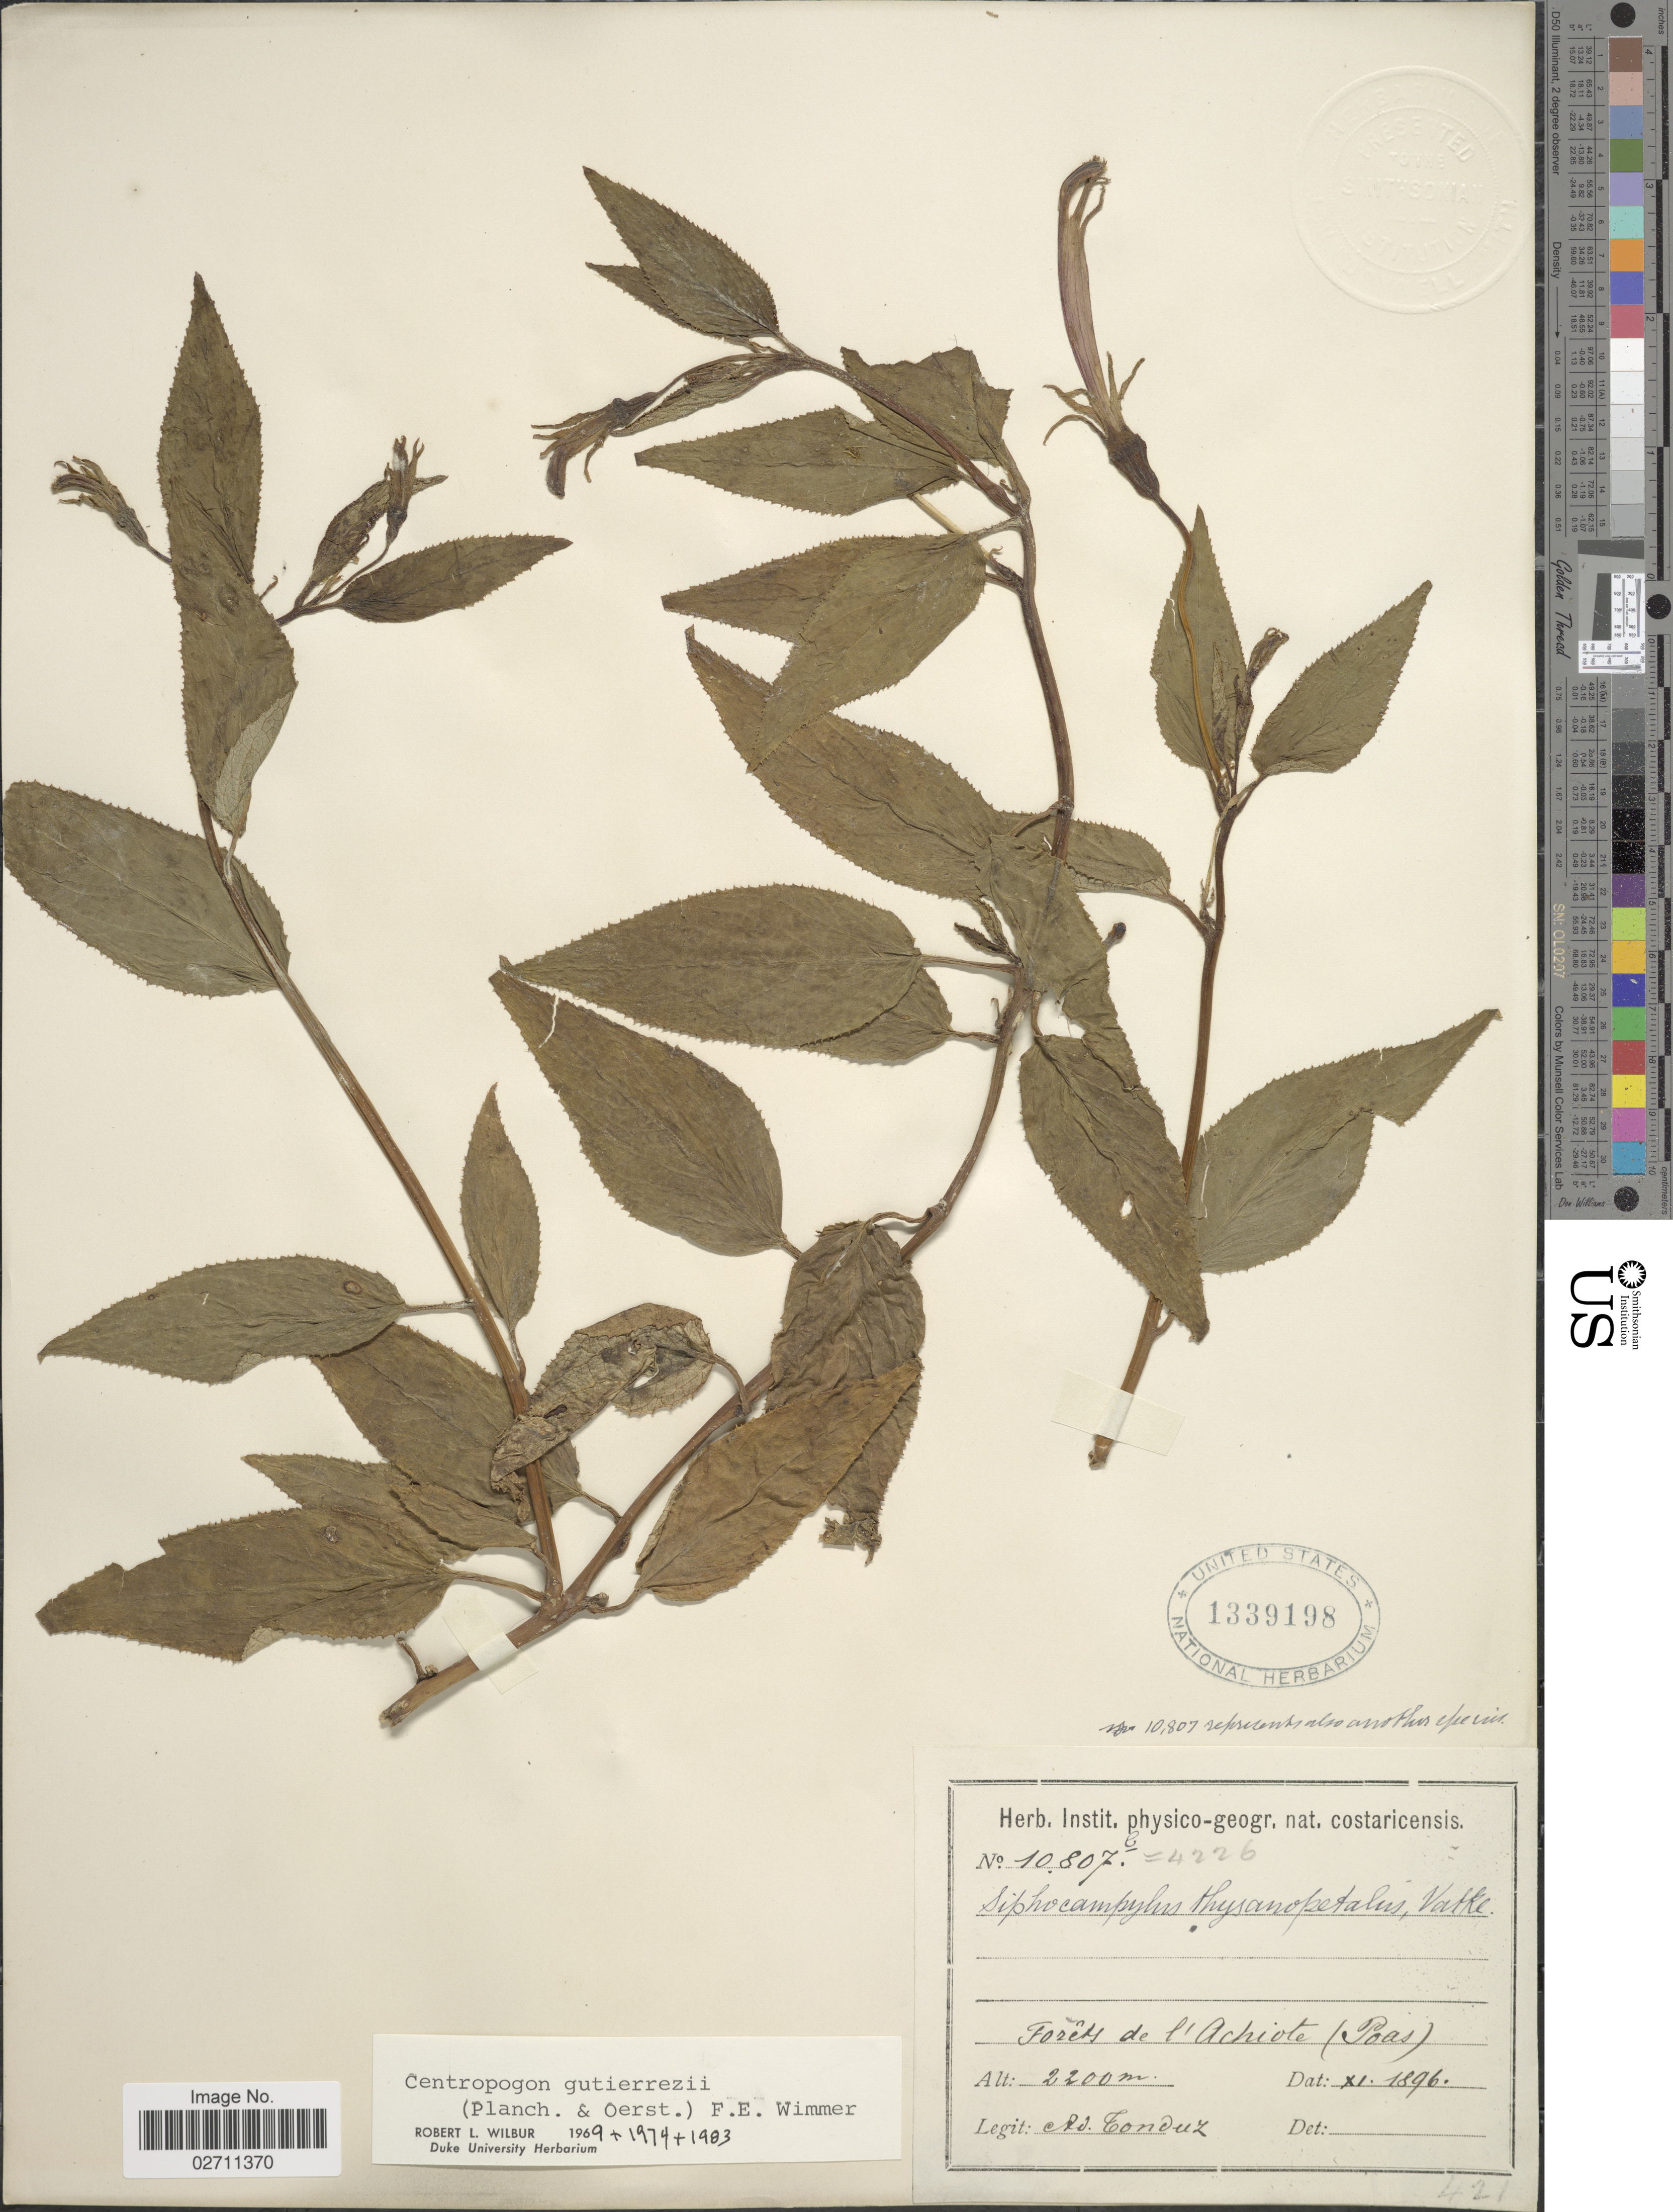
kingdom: Plantae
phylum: Tracheophyta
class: Magnoliopsida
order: Asterales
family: Campanulaceae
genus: Centropogon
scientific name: Centropogon gutierrezii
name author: (Planch. & Oerst.) E. Wimm.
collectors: A. Tonduz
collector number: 10807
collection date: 1896-11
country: Costa Rica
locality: Forêts de l'Achiote (Poas)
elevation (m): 2200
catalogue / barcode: US 1339198